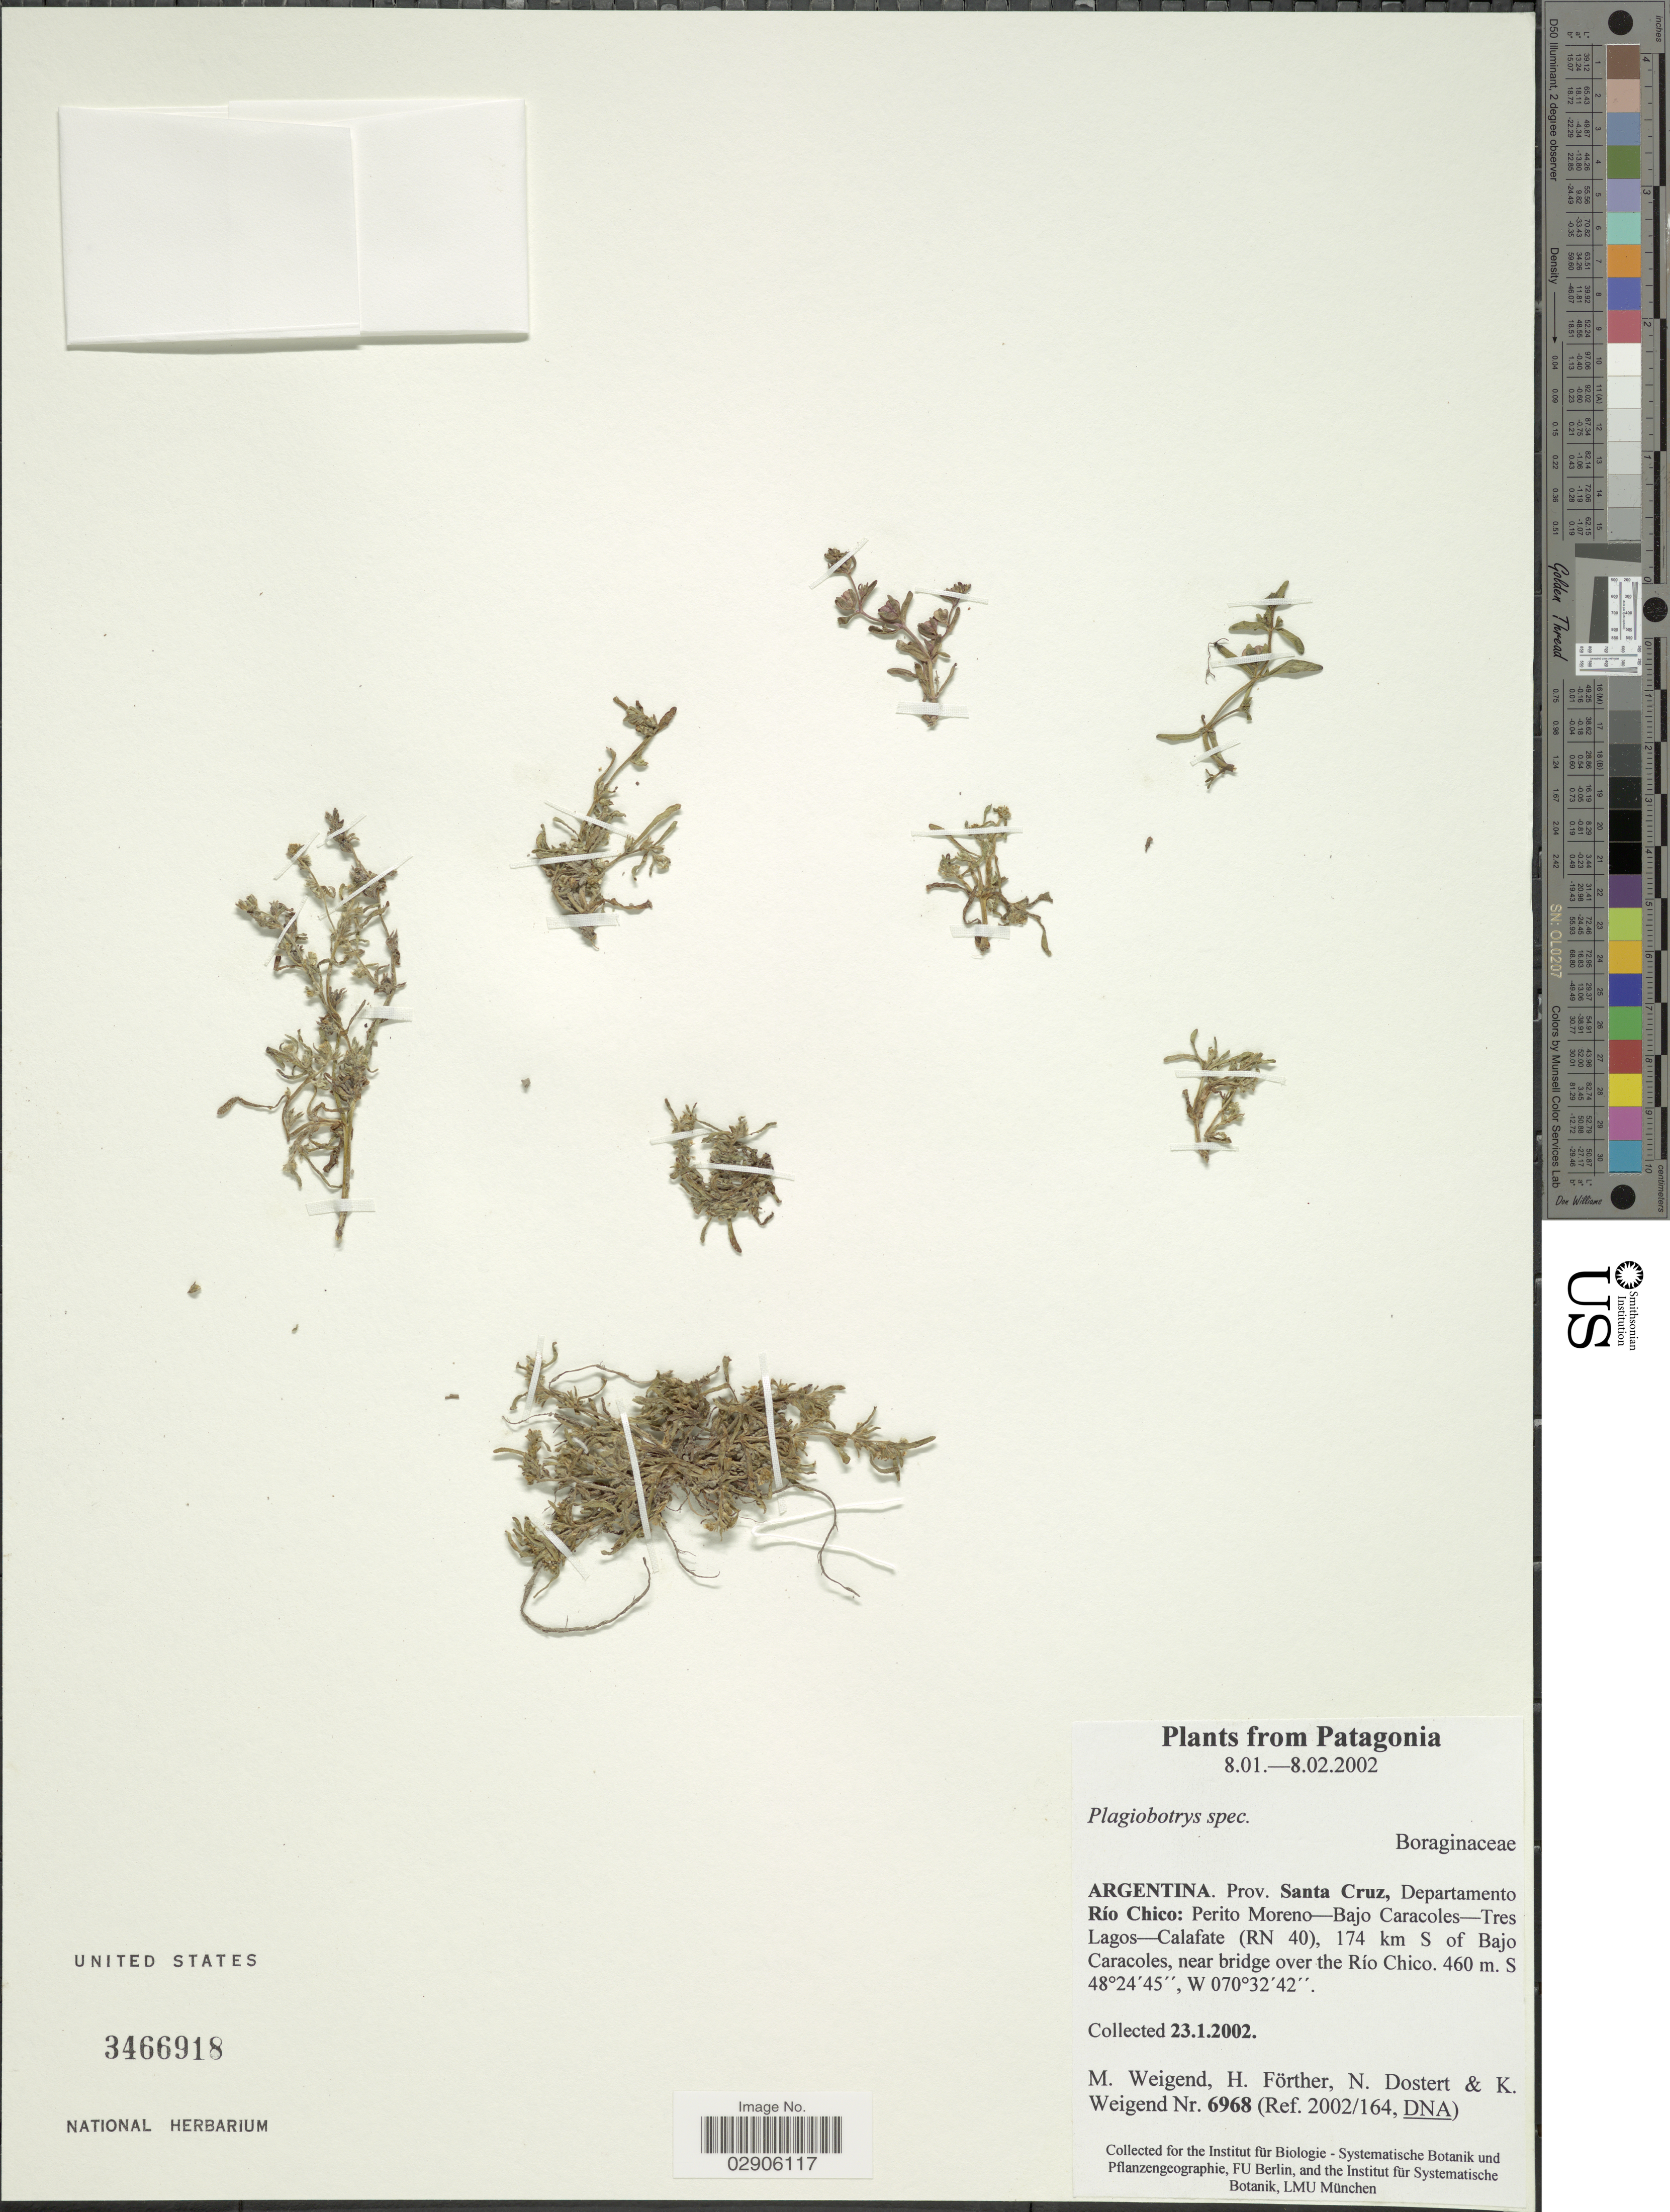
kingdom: Plantae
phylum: Tracheophyta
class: Magnoliopsida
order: Boraginales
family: Boraginaceae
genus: Plagiobothrys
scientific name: Plagiobothrys sp.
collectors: M. Weigend, H. Förther, N. Dostert & K. Weigend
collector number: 6968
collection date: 2002-01-23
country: Argentina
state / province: Santa Cruz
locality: Departamento Río Chico: Perito Moreno - Bajo Caracoles - Tres Lagos - Calafate (RN 40), 174 km S of Bajo Caracoles, near bridge over the Río Chico, Patagonia.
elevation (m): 460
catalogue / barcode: US 3466918